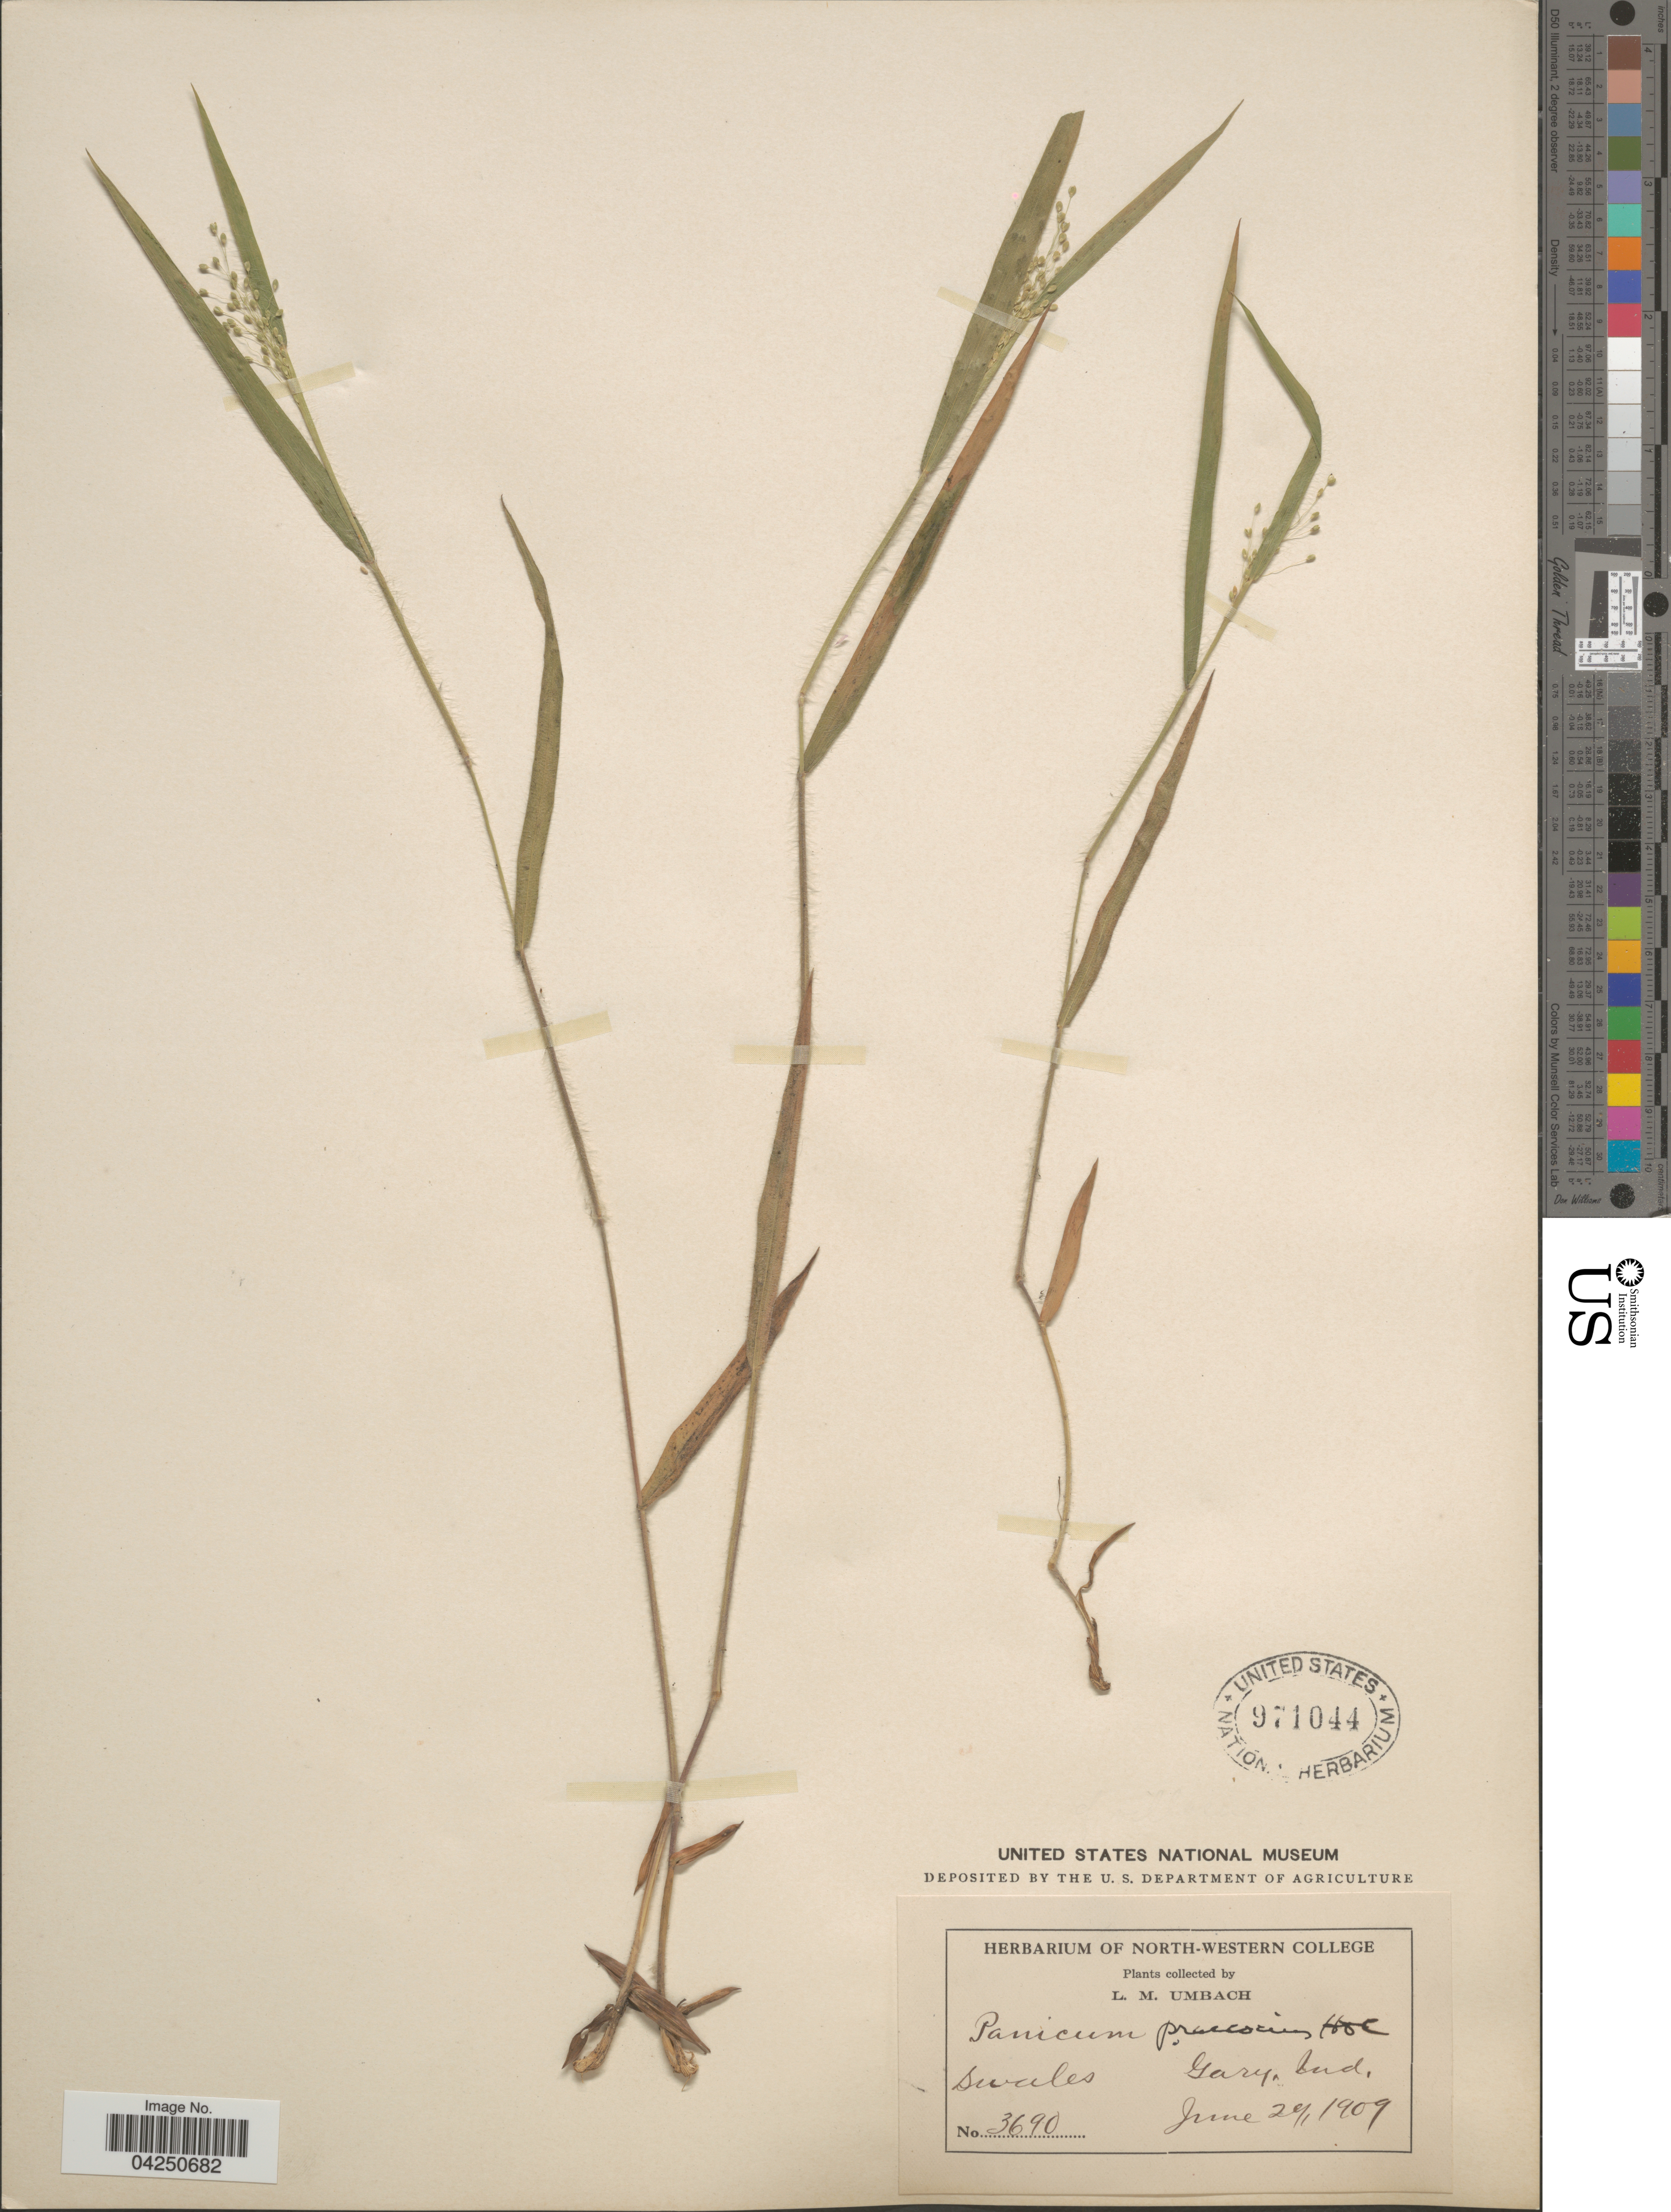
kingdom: Plantae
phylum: Tracheophyta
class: Liliopsida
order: Poales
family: Poaceae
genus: Dichanthelium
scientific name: Dichanthelium acuminatum var. acuminatum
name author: (Sw.) Gould & C.A. Clark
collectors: L. M. Umbach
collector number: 3690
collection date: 1909-06-29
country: United States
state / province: Indiana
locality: Swales. Gary.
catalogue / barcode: US 971044